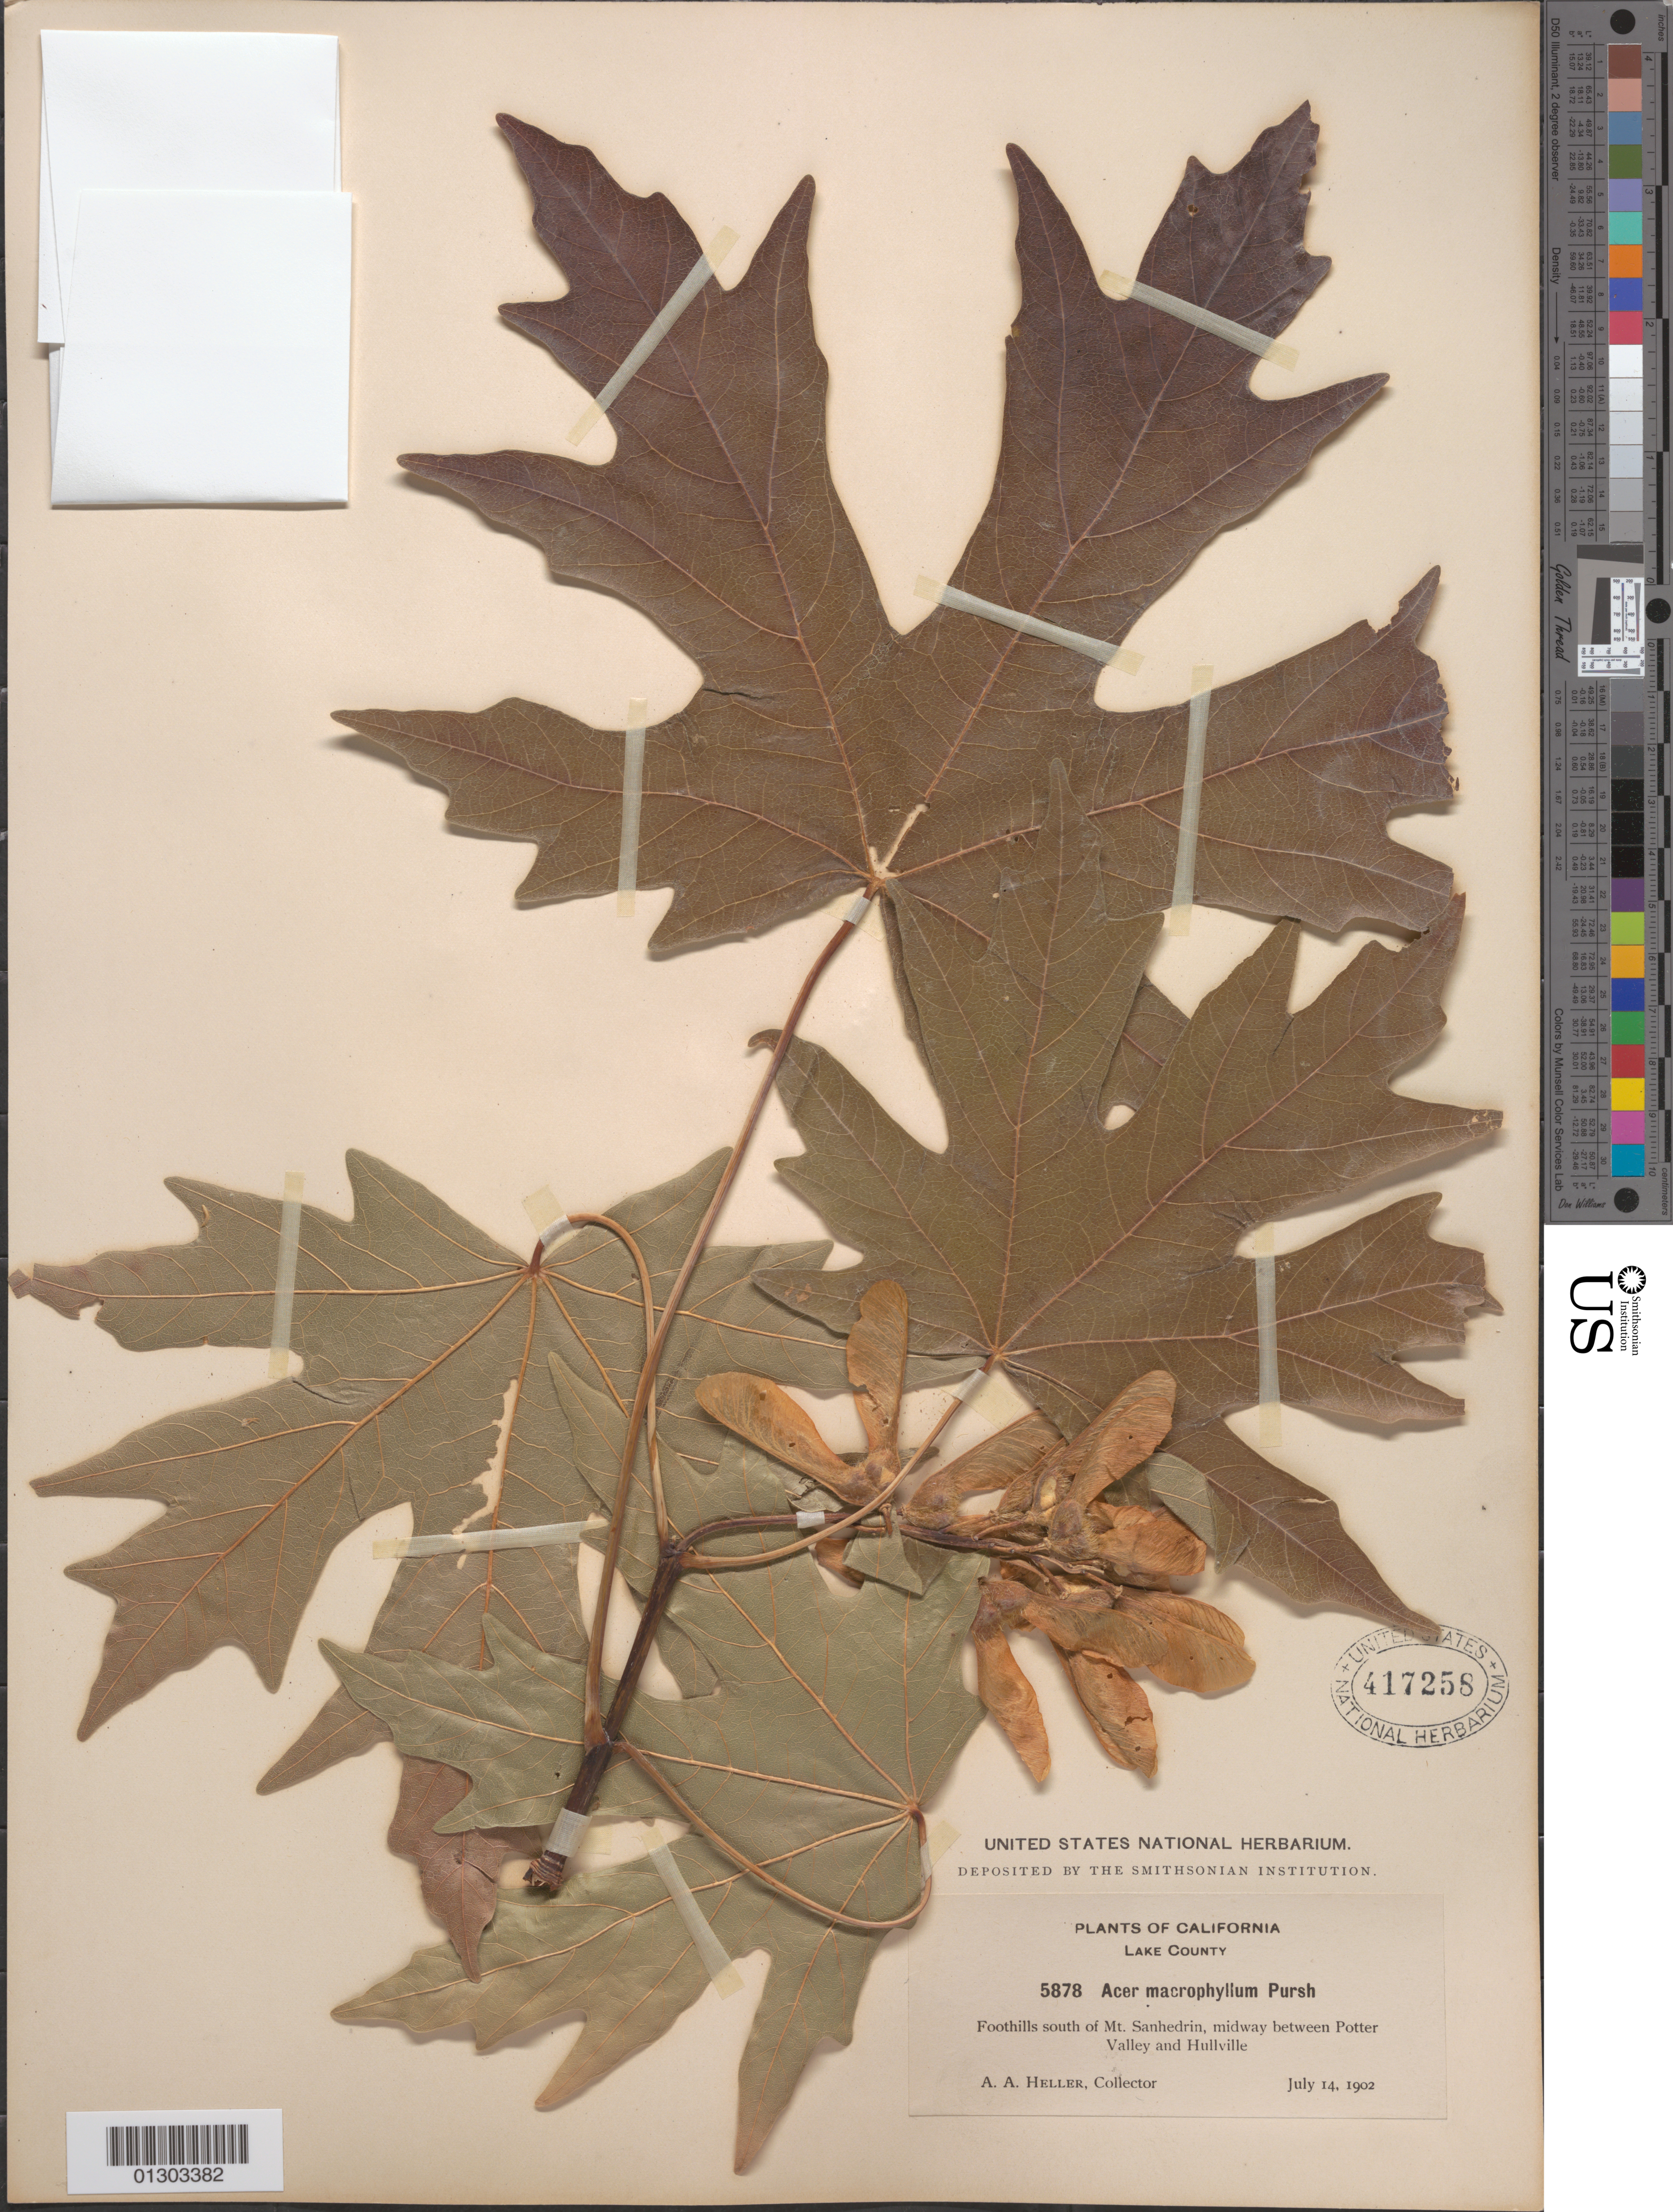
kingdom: Plantae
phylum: Tracheophyta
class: Magnoliopsida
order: Sapindales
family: Sapindaceae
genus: Acer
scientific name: Acer macrophyllum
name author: Pursh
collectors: A. A. Heller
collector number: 5878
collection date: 1902-07-14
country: United States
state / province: California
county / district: Lake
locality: Lake County, foothills S of Mt. Sanhedrin, midway between Potter Valley and Hullville.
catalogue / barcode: US 417258